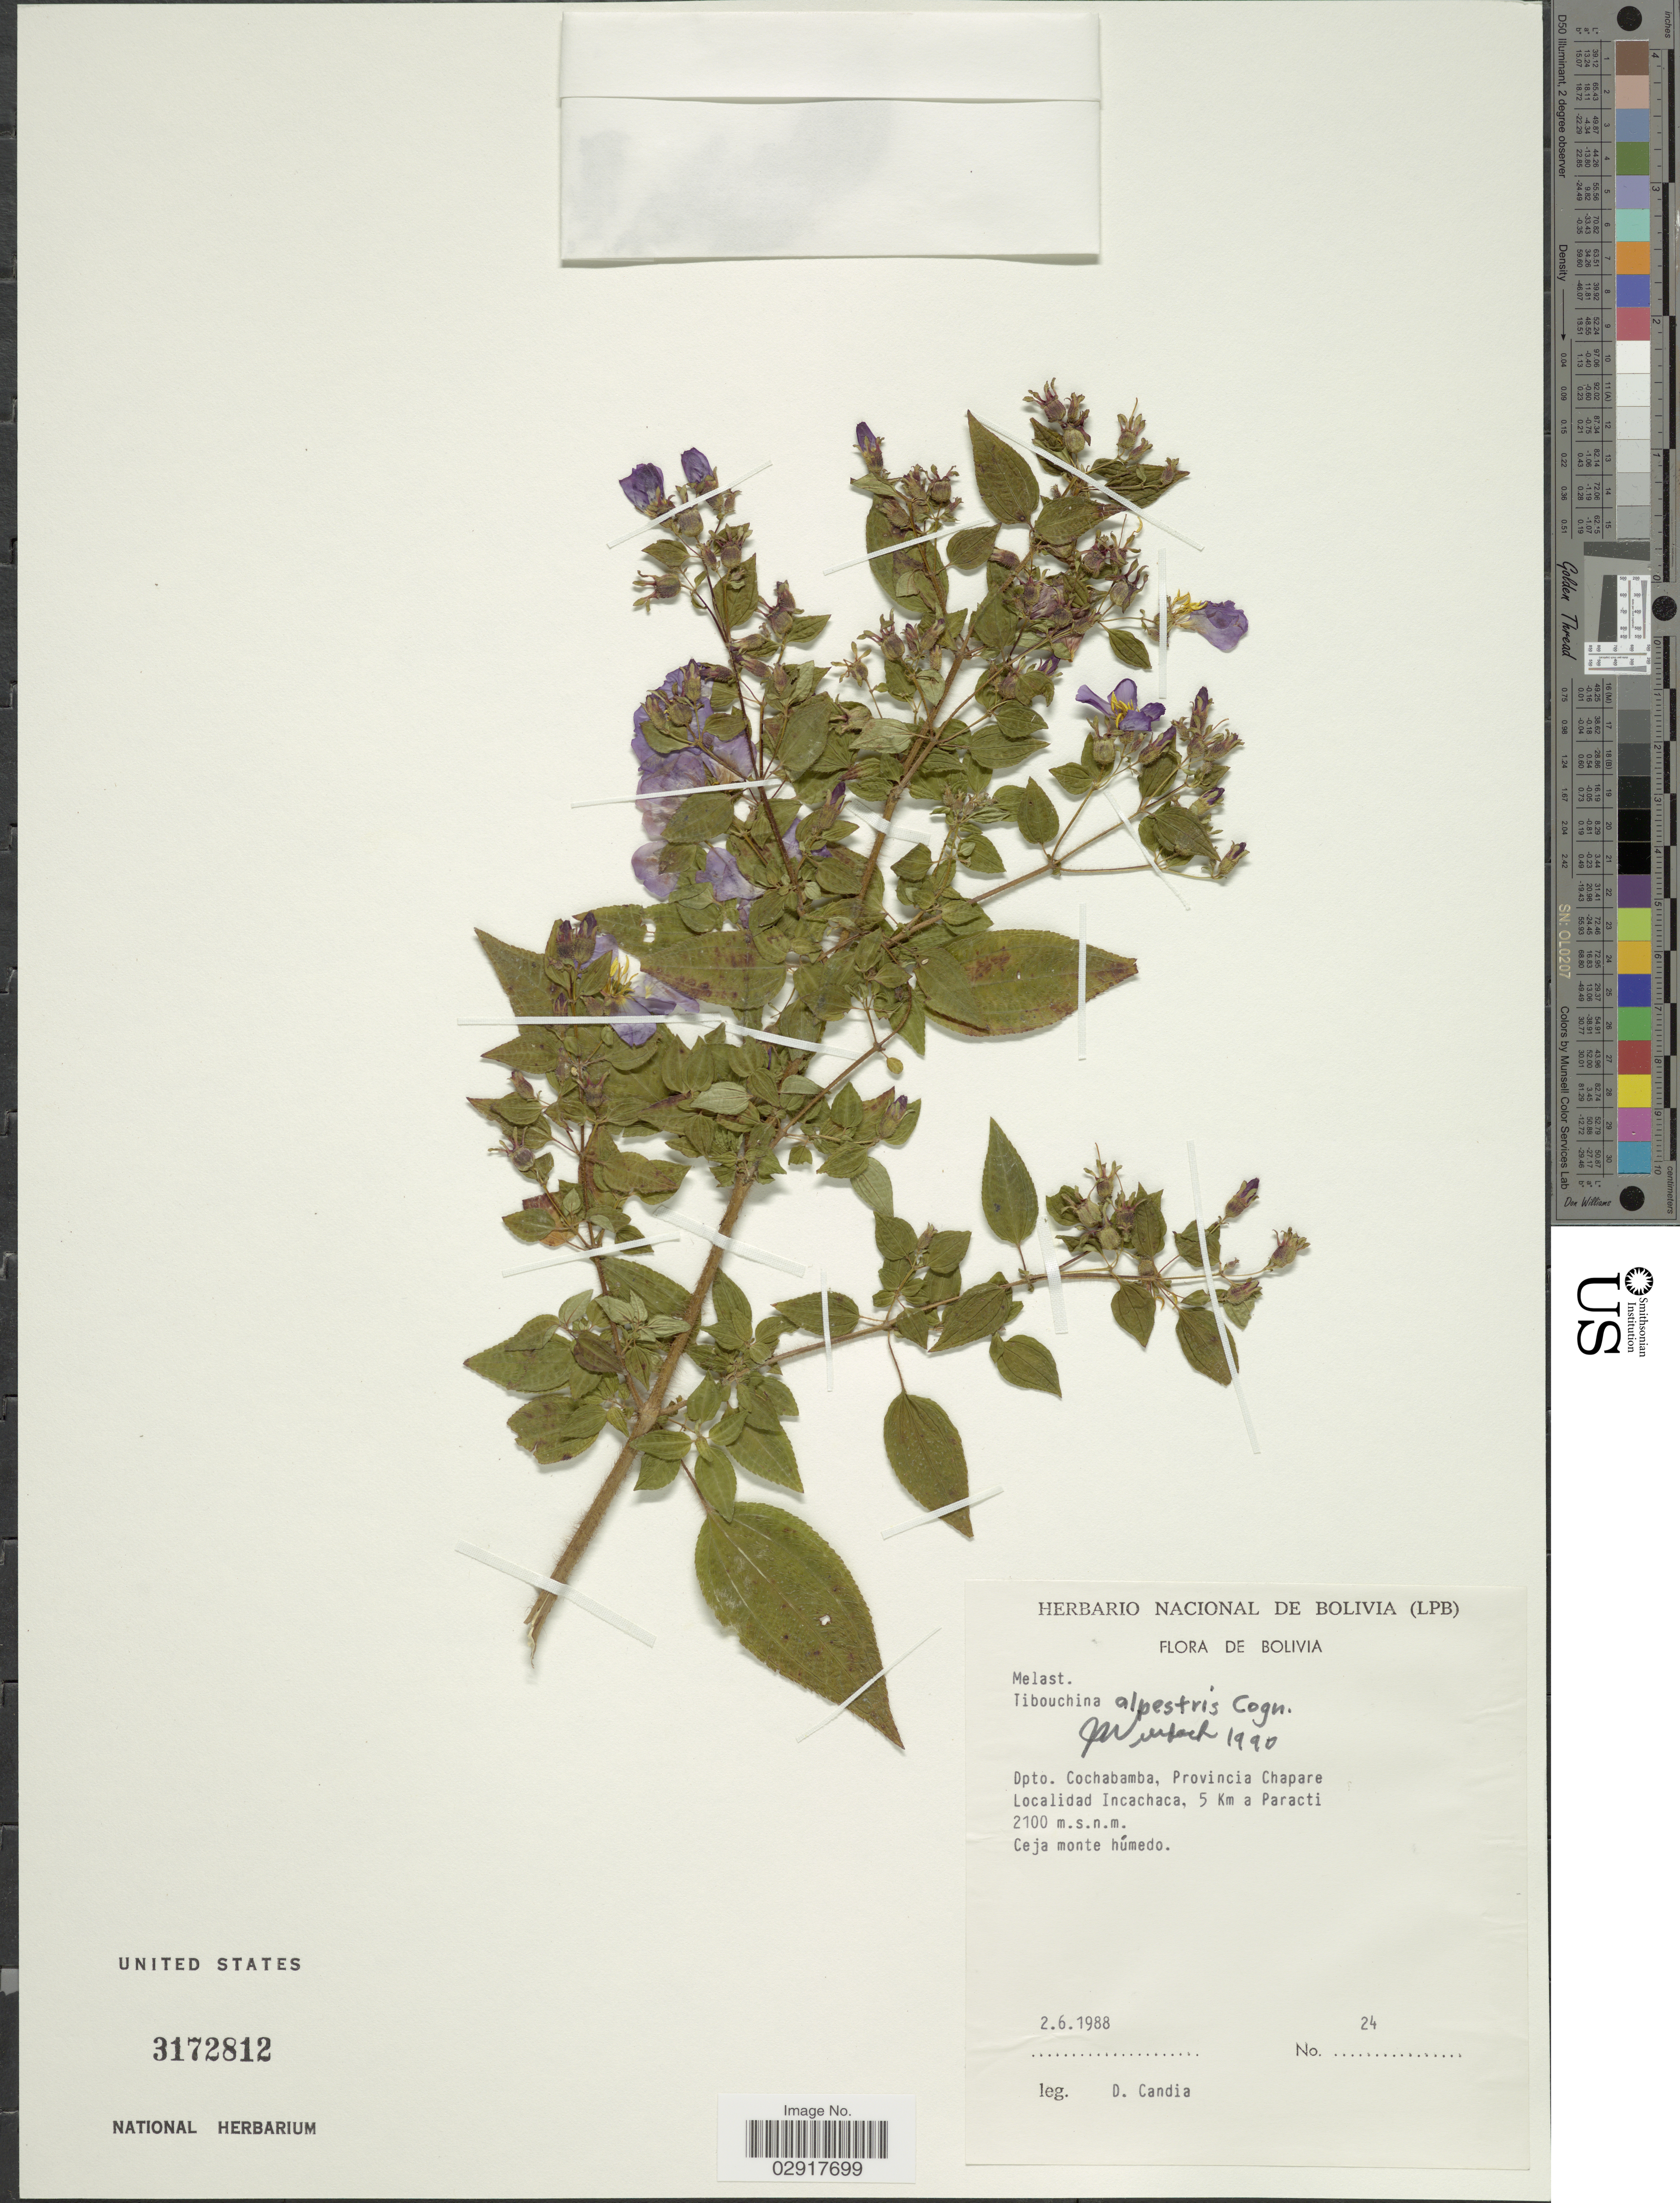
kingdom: Plantae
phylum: Tracheophyta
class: Magnoliopsida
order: Myrtales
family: Melastomataceae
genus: Chaetogastra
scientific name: Chaetogastra brachyphylla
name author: (Gleason) P.J.F. Guim. & Michelang.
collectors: D. Candia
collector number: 24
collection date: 1988-06-02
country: Bolivia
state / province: Cochabamba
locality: Dpto. Cochabamba, Provincia Chapare. Incachaca, 5 Km a Paracti.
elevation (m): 2100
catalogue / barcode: US 3172812